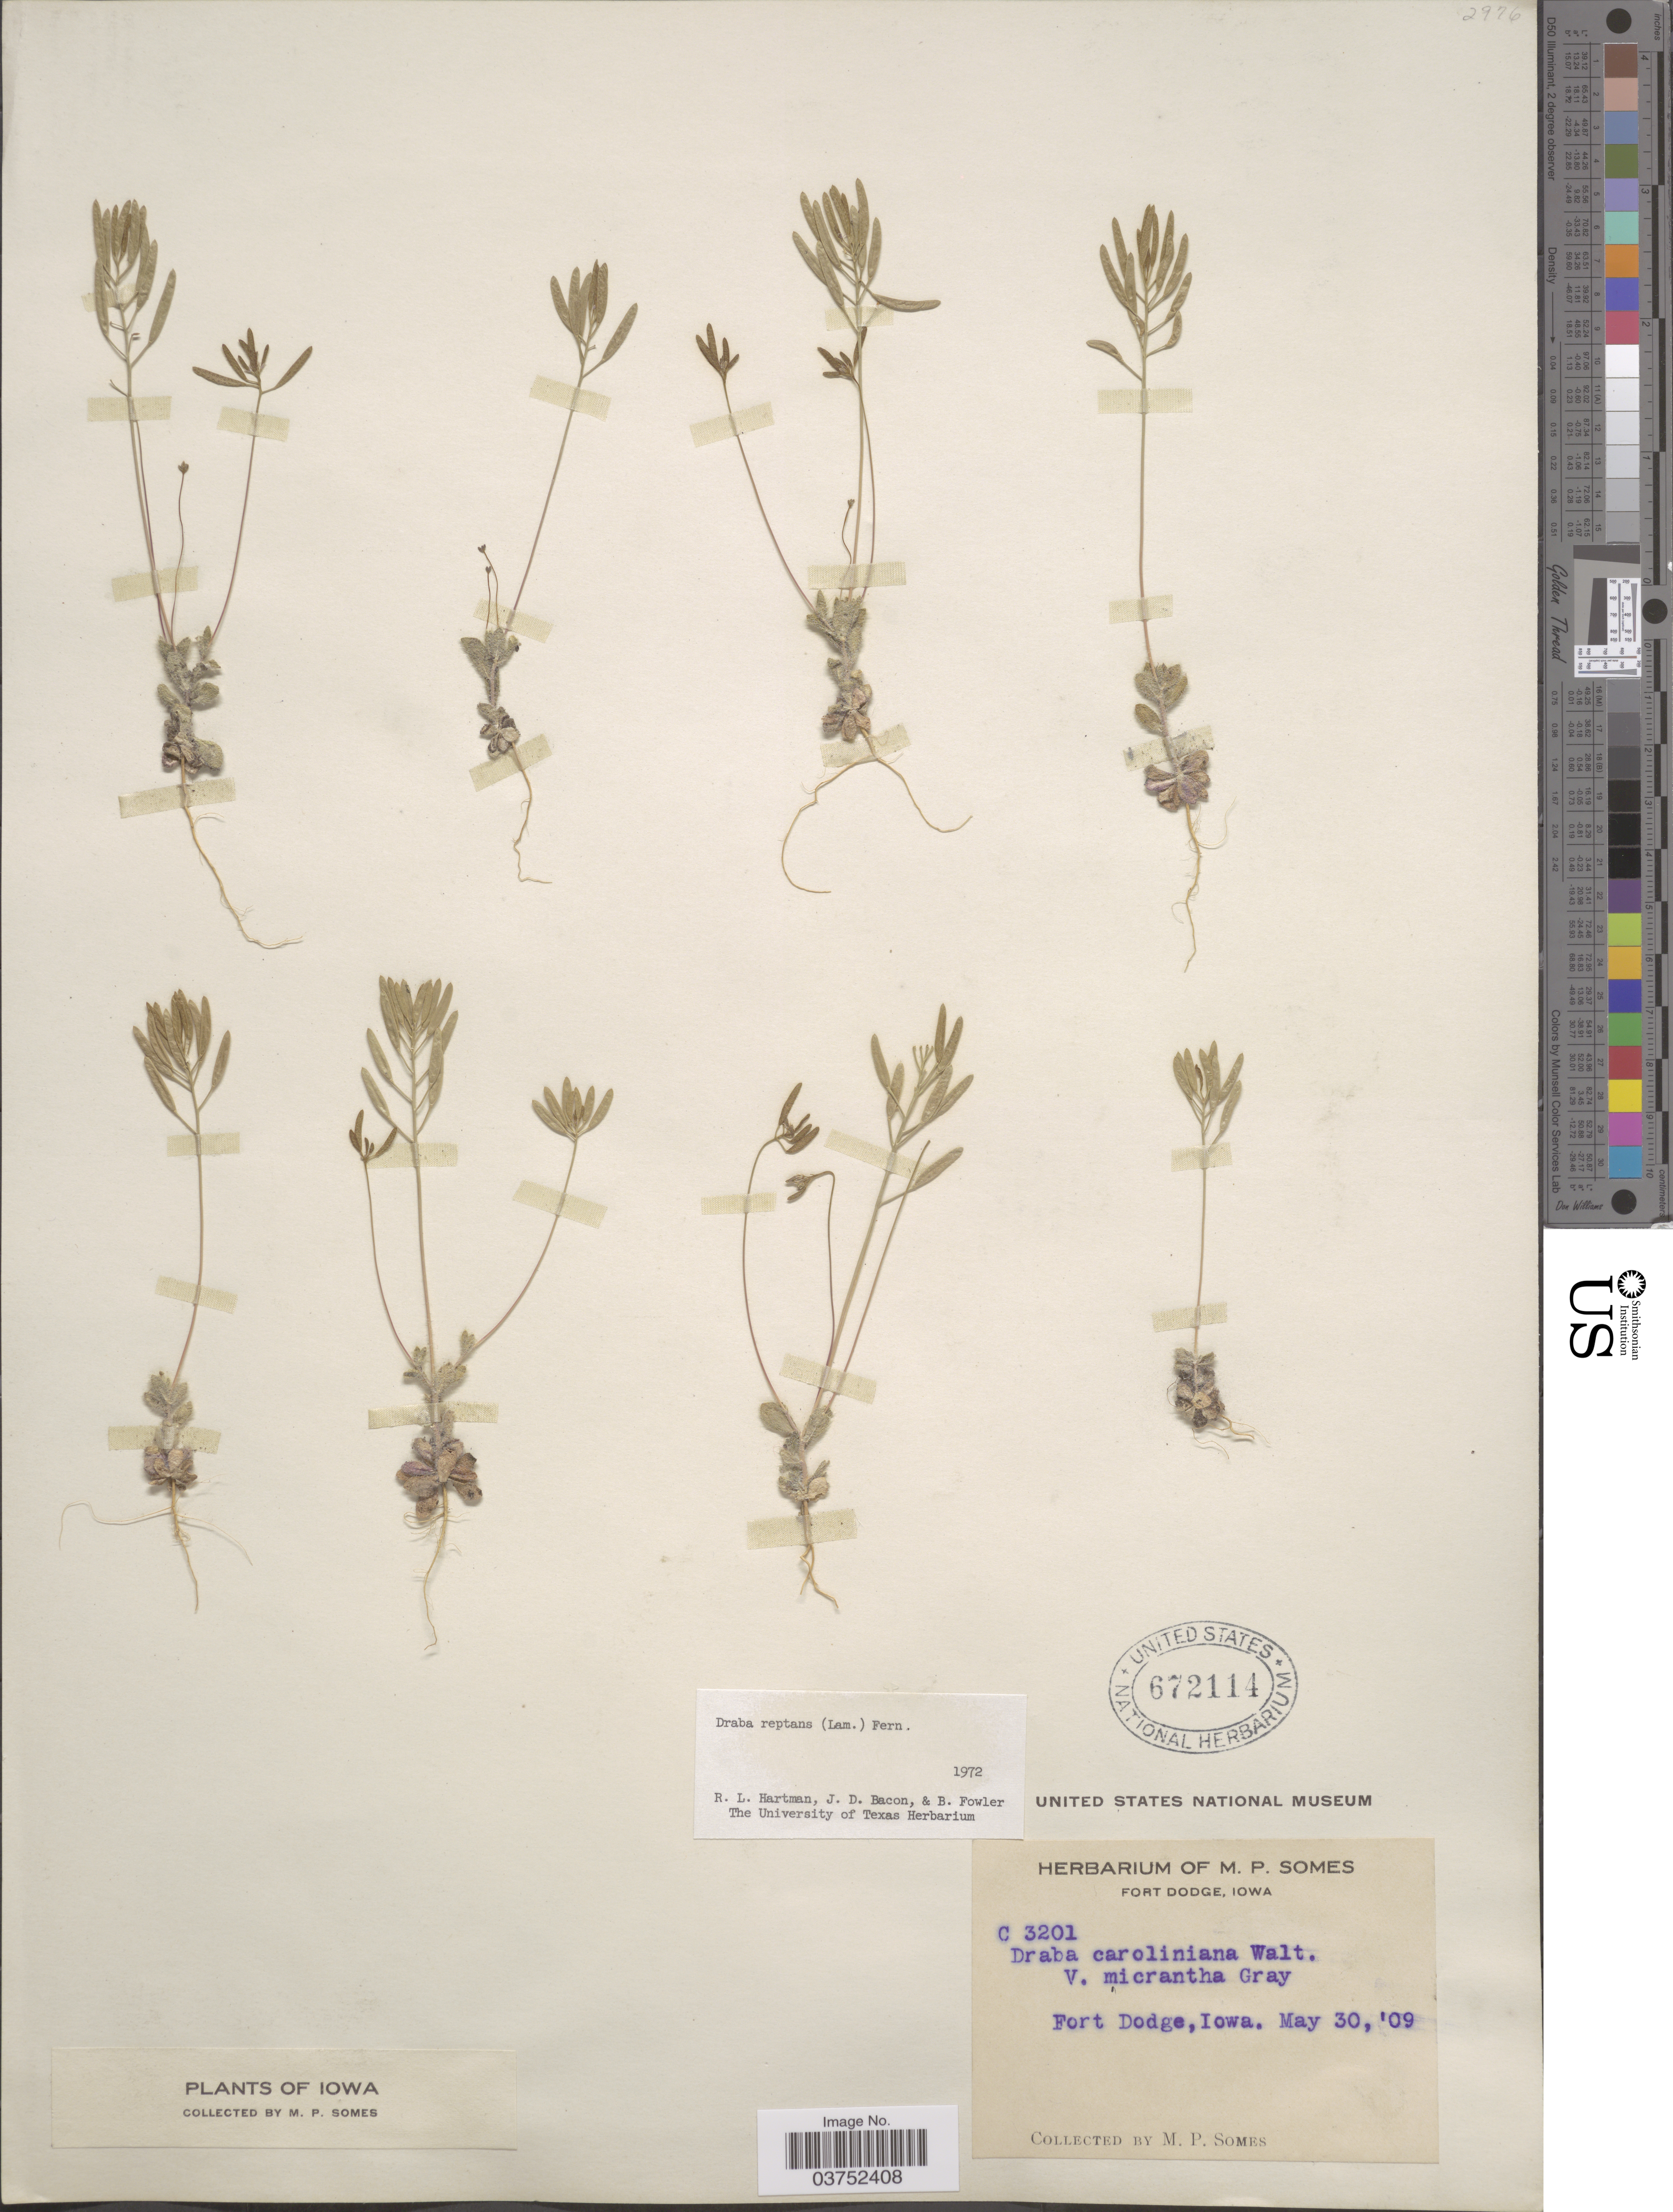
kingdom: Plantae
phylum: Tracheophyta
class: Magnoliopsida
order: Brassicales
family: Brassicaceae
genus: Draba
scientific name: Draba reptans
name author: (Lam.) Fernald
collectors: M. Somes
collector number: C3201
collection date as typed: Transcribed d/m/y: 30/5/9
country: United States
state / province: Iowa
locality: Fort Dodge.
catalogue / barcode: US 672114